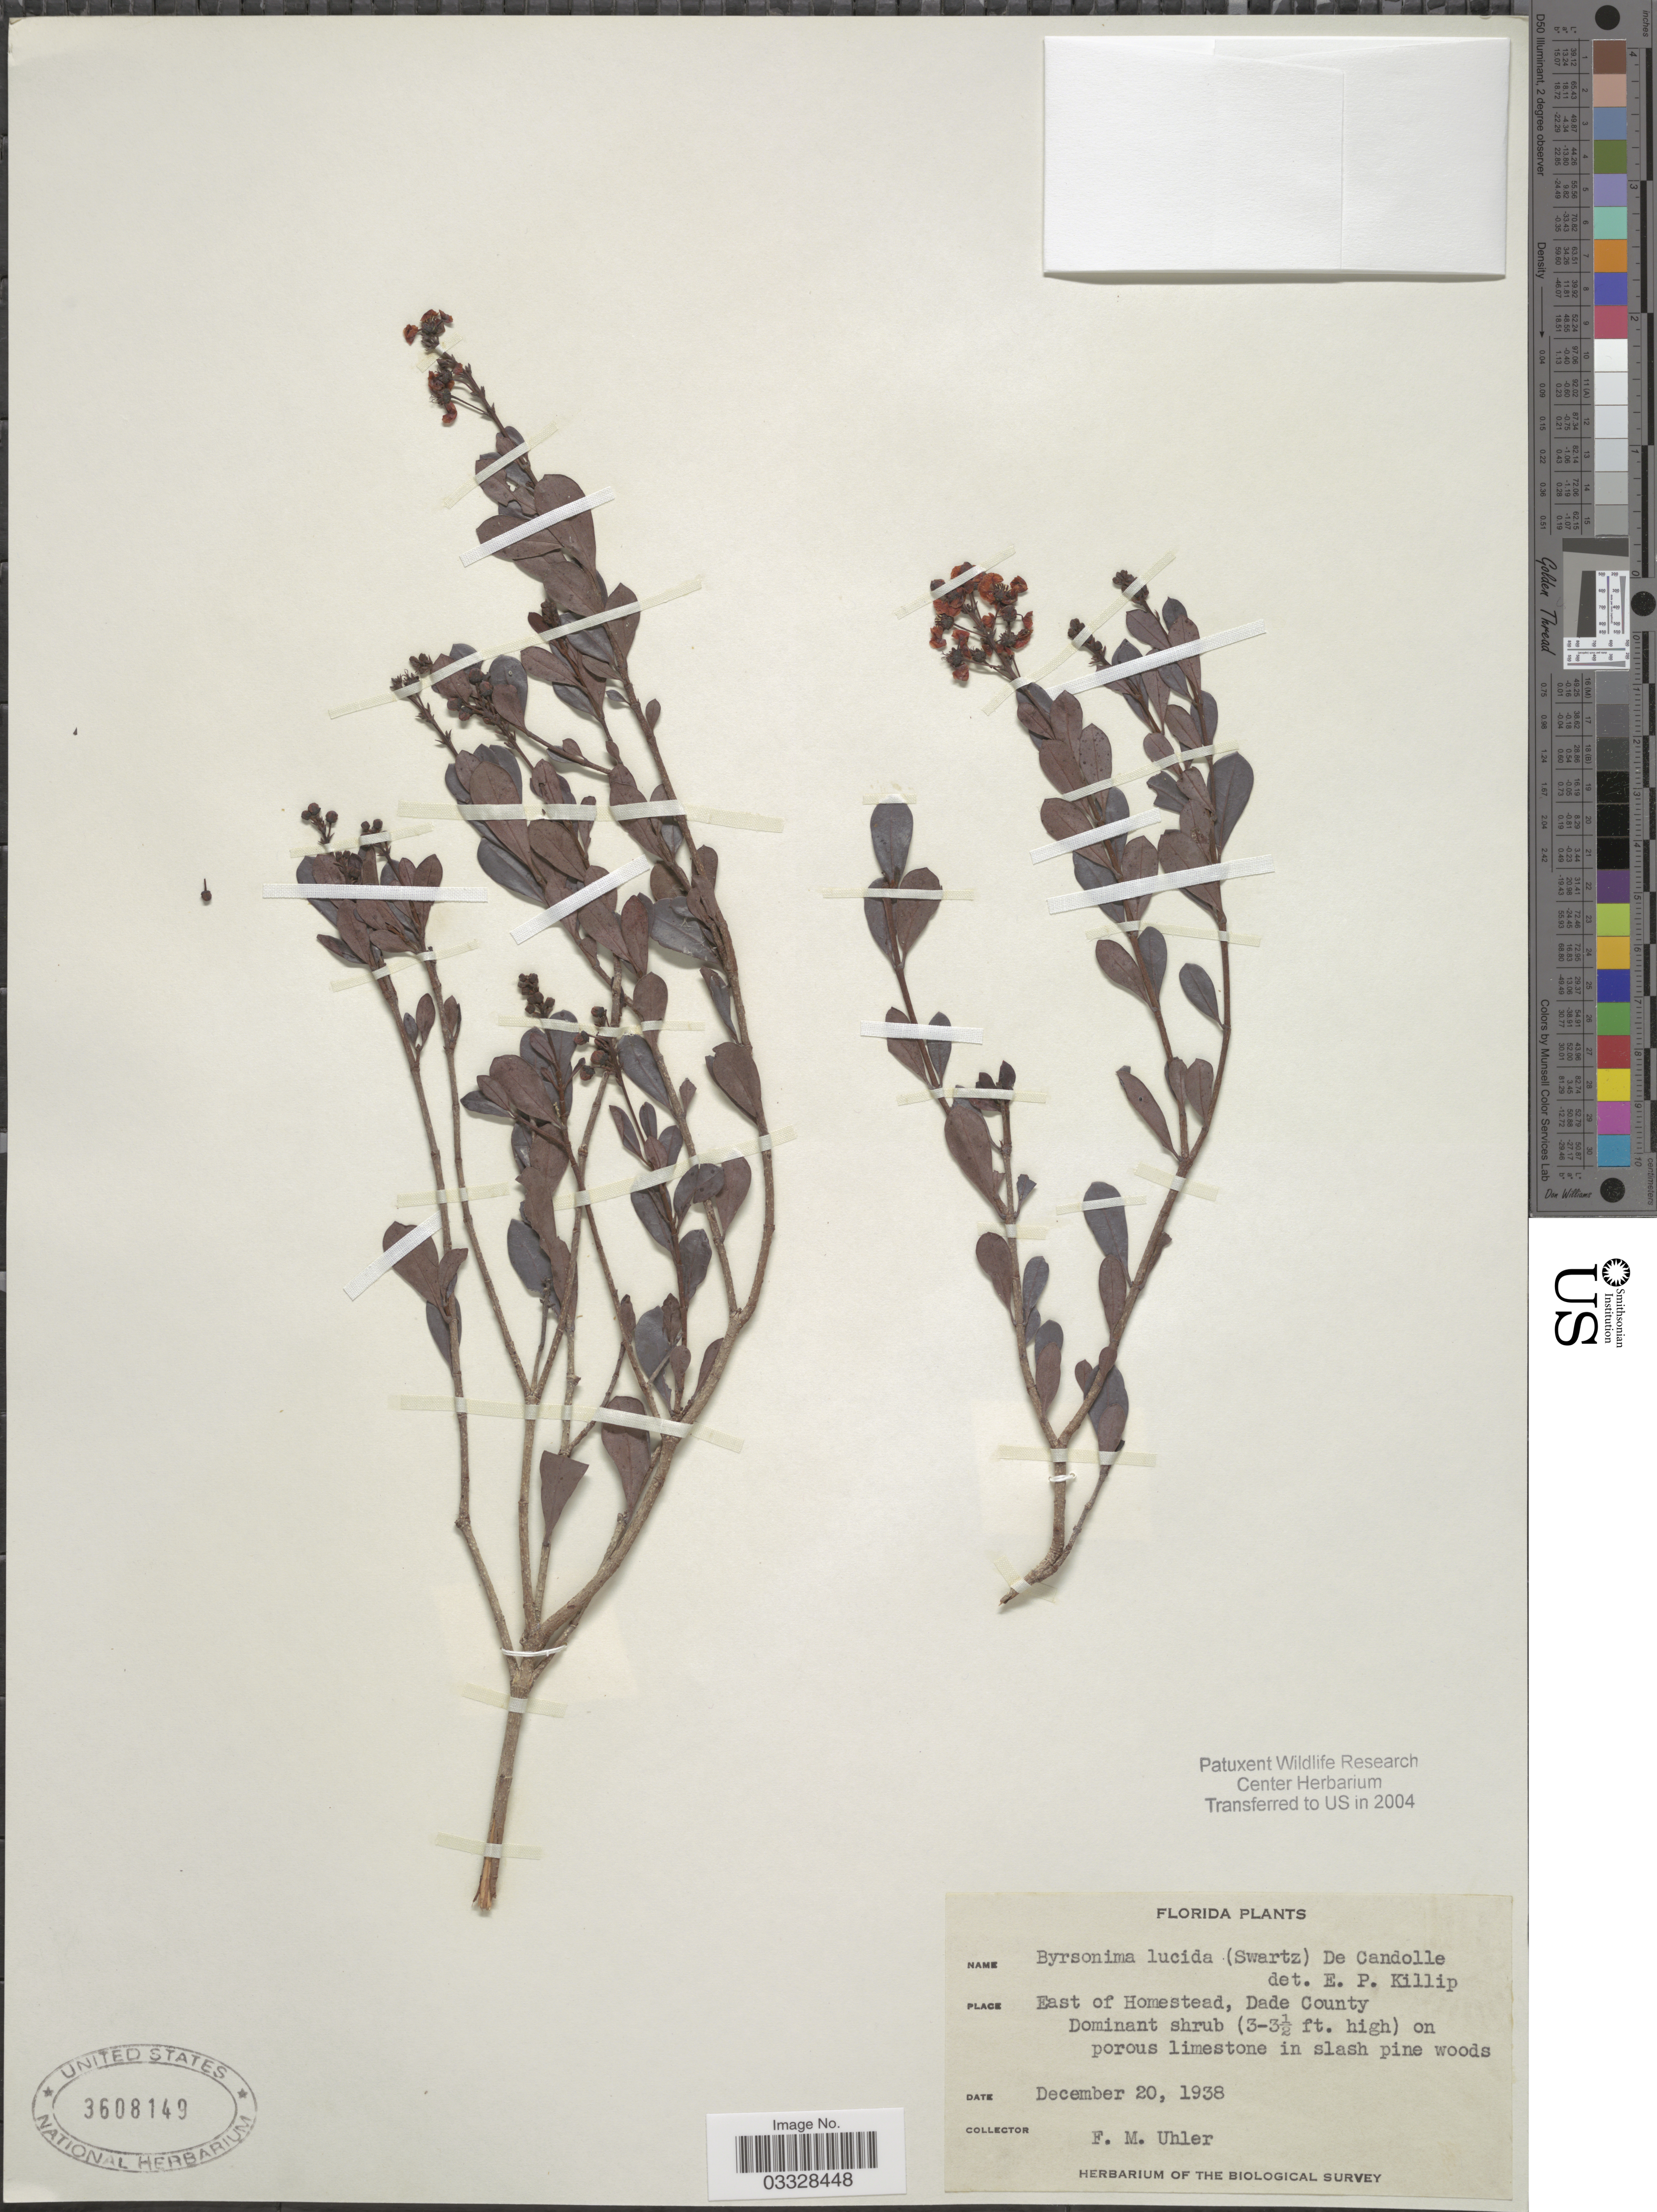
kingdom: Plantae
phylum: Tracheophyta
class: Magnoliopsida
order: Malpighiales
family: Malpighiaceae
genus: Byrsonima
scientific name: Byrsonima lucida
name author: (Mill.) DC.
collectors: F. M. Uhler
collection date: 1938-12-20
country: United States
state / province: Florida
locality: East of Homestead, Dade County.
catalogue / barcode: US 3608149